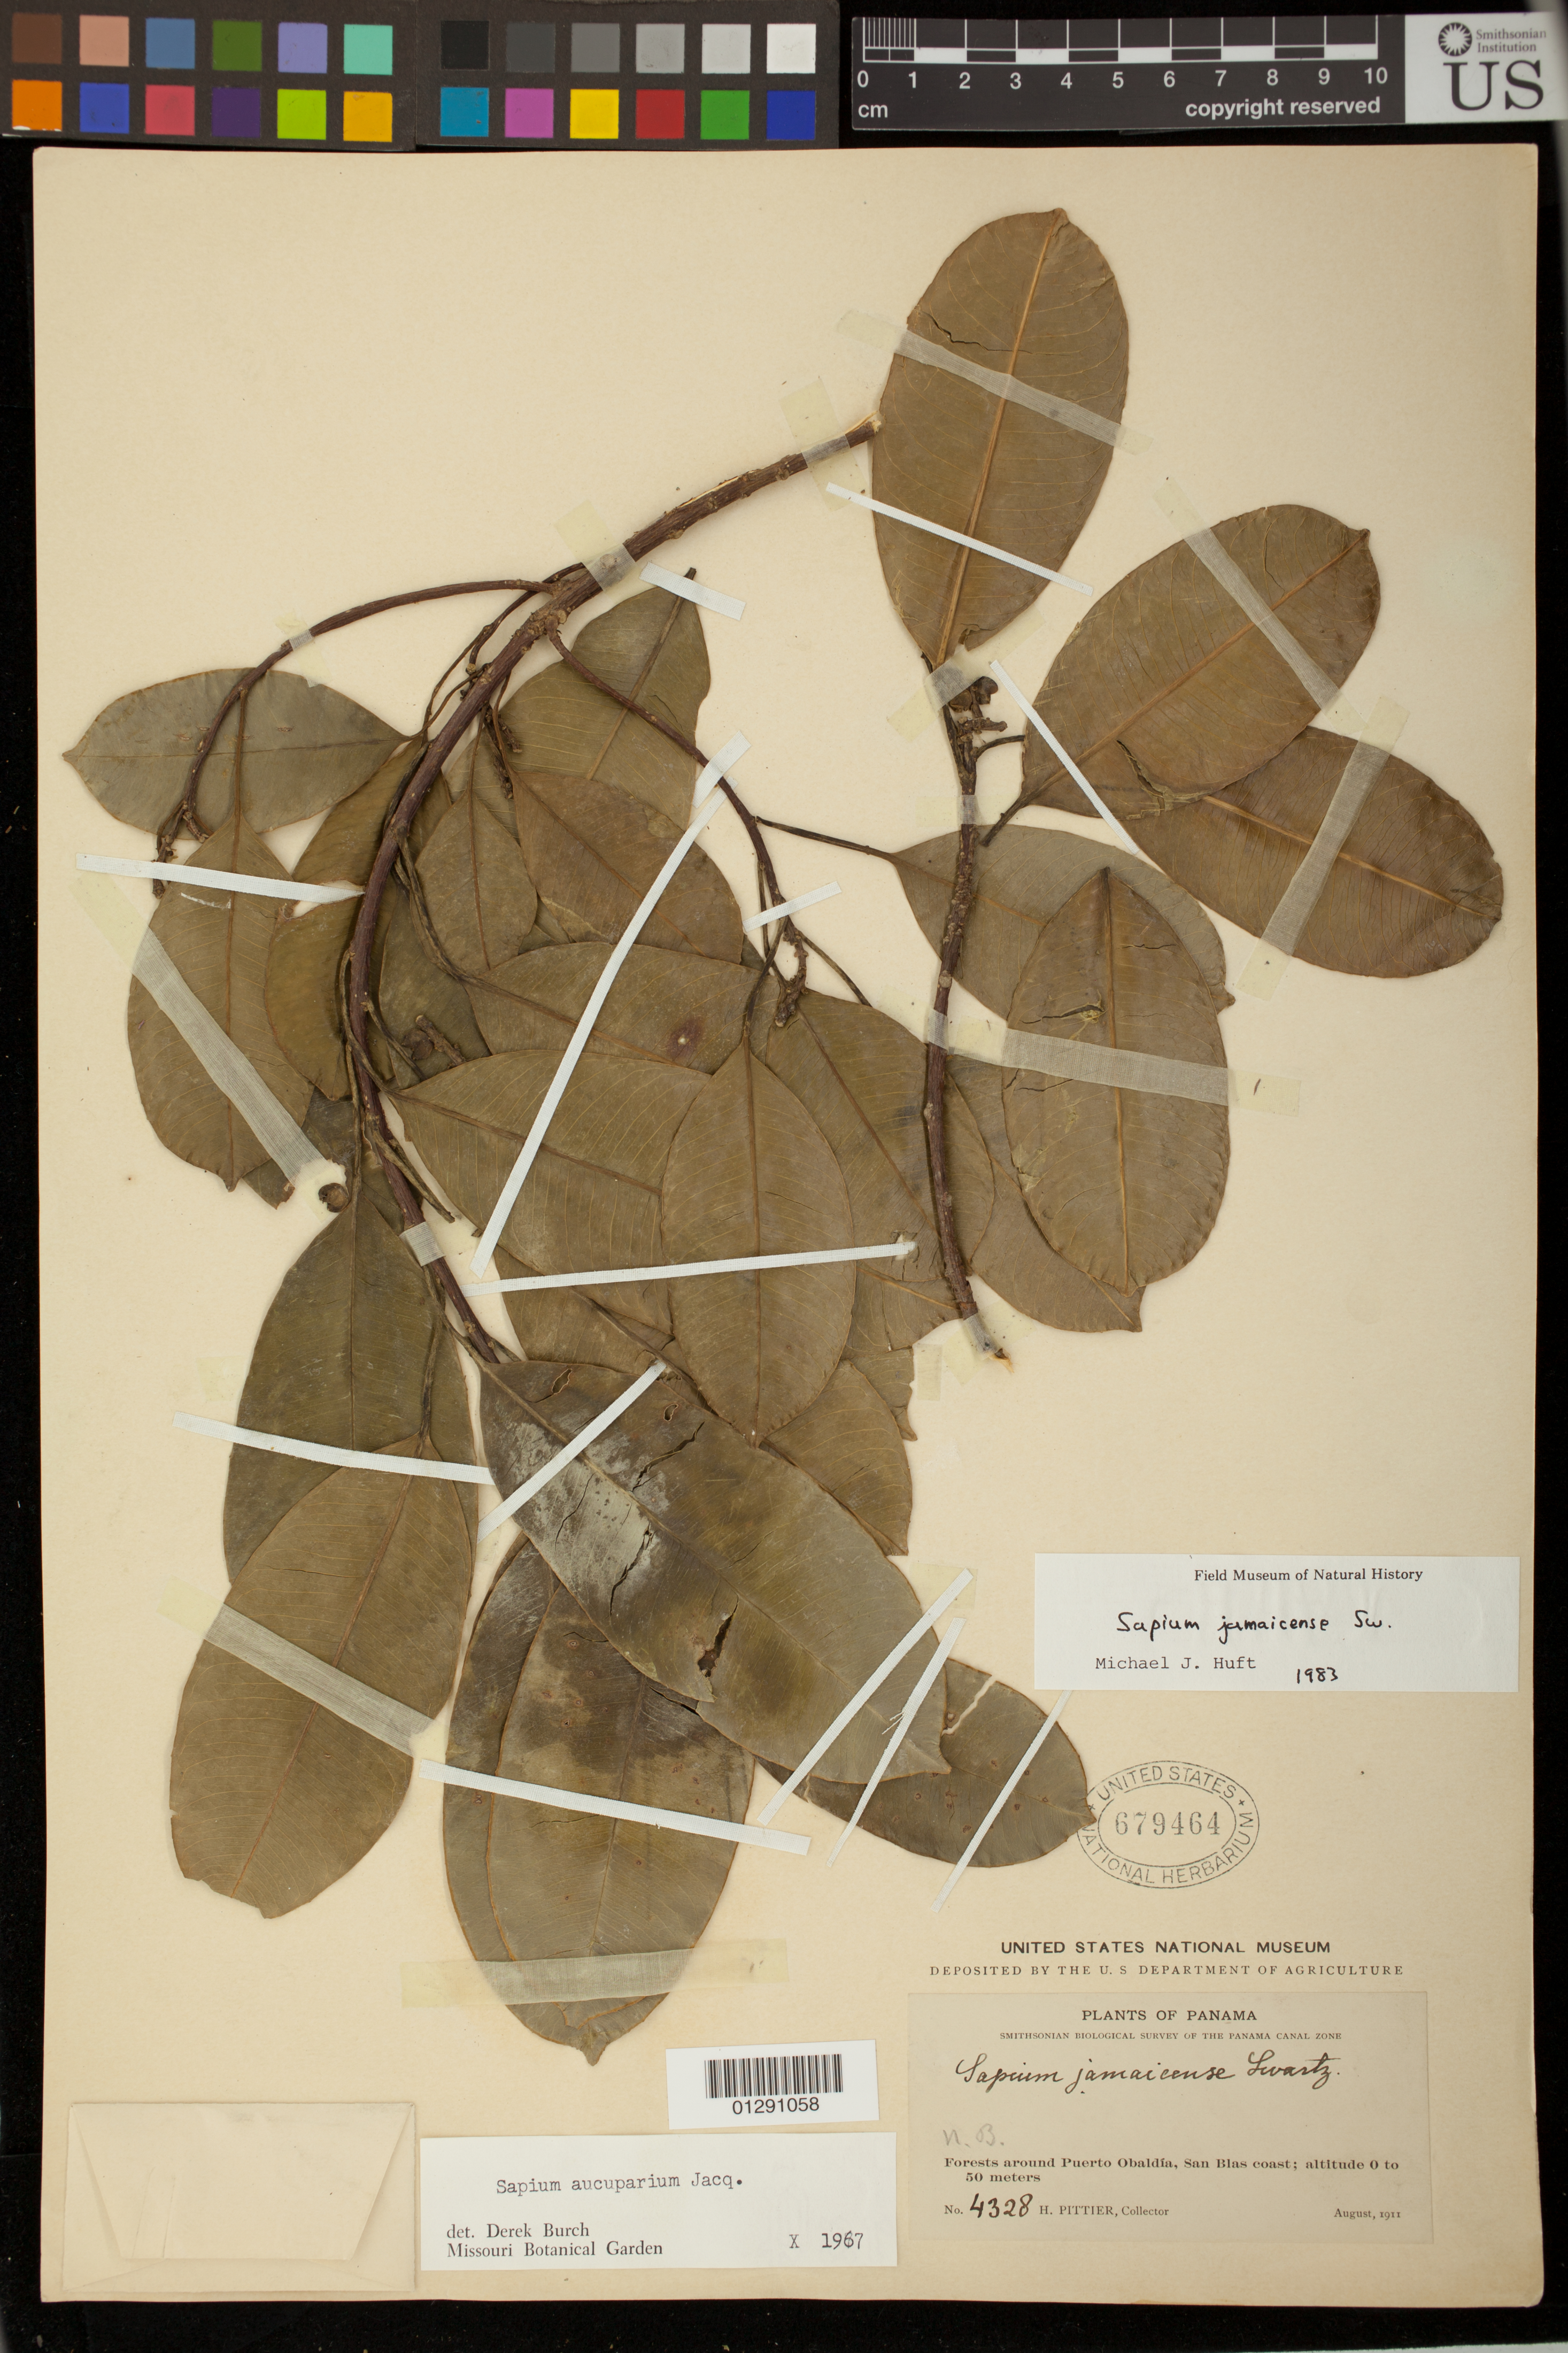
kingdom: Plantae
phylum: Tracheophyta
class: Magnoliopsida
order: Malpighiales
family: Euphorbiaceae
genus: Sapium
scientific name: Sapium jamaicense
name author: Sw.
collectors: H. F. Pittier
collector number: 4328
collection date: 1911-08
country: Panama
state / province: Kuna Yala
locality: around Puerto Obaldia, San Blas coast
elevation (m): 0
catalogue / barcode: US 679464